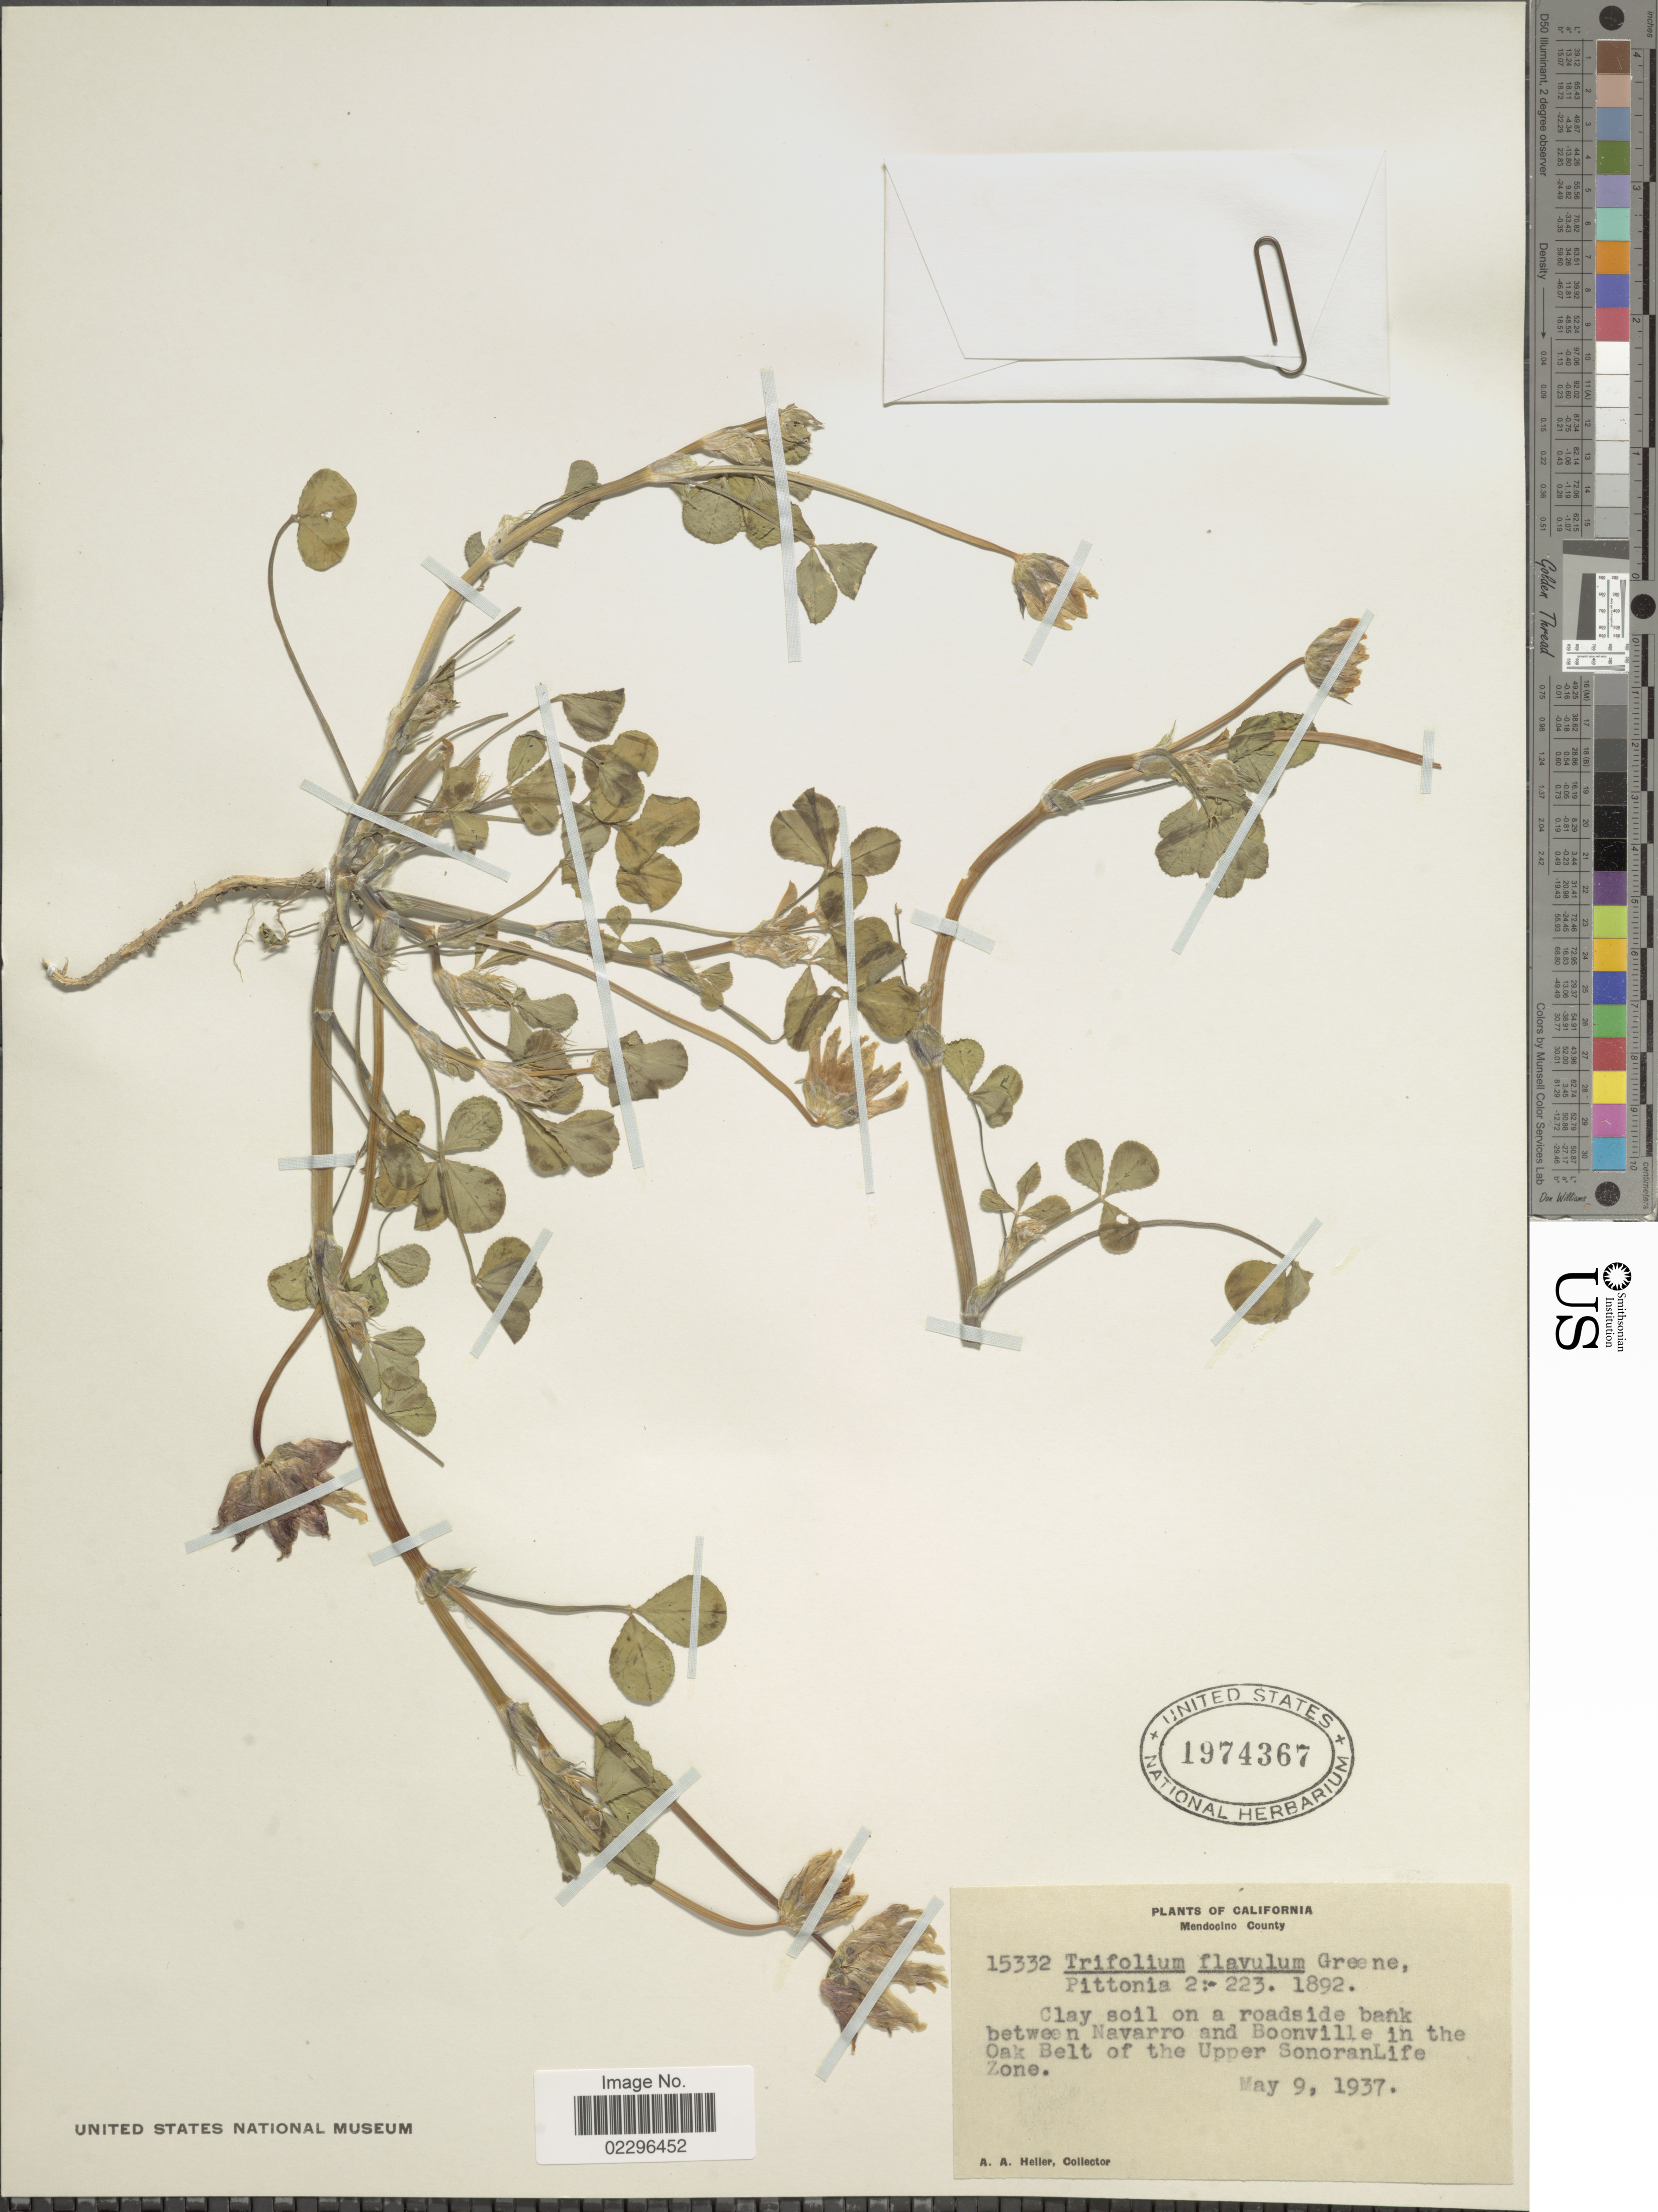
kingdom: Plantae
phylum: Tracheophyta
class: Magnoliopsida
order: Fabales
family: Fabaceae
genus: Trifolium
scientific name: Trifolium fucatum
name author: Lindl.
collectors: A. A. Heller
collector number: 15332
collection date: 1937-05-09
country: United States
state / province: California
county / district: Mendocino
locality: Mendocino County, Clay soil on a roadside bank between Navarro and Boonville in the Oak Belt of the Upper Sonoran Life Zone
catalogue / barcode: US 1974367